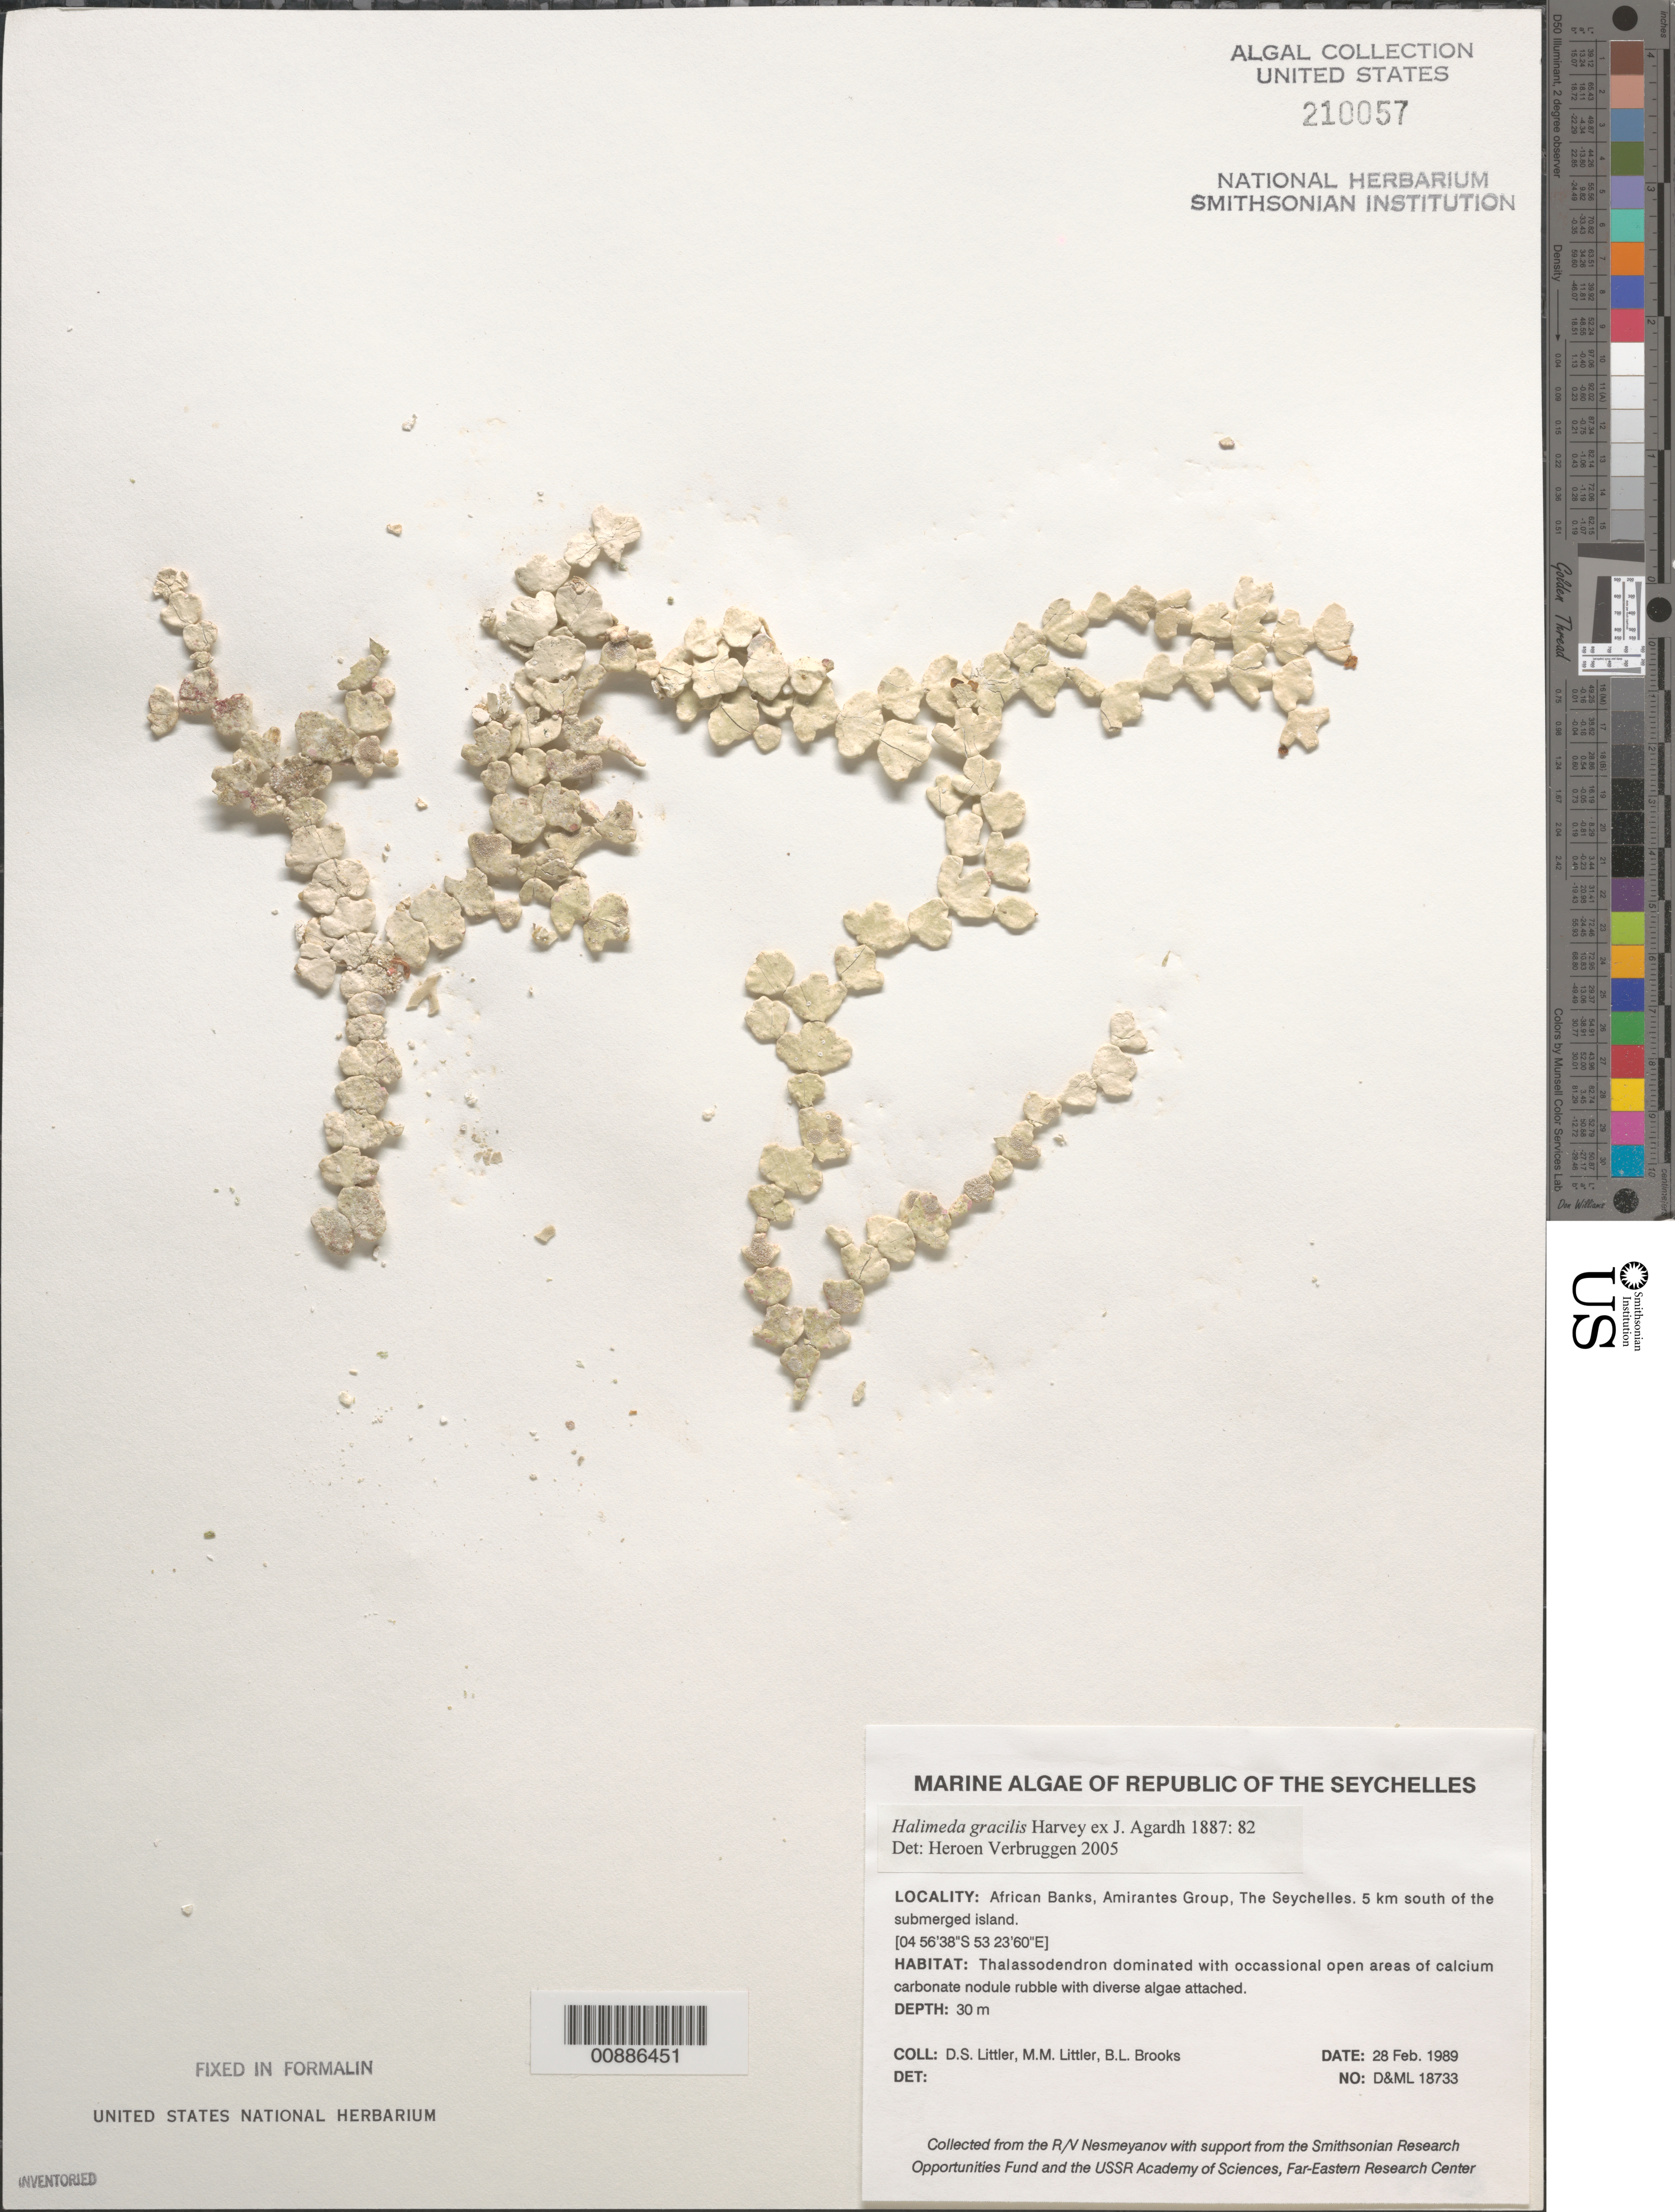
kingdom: Plantae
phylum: Chlorophyta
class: Ulvophyceae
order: Bryopsidales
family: Halimedaceae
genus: Halimeda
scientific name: Halimeda gracilis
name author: Harv. ex J. Agardh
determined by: Verbruggen, H.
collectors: D. S. Littler, M. M. Littler & B. Brooks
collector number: D&ML 18733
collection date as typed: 28 Feb 1989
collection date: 1989-02-28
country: Seychelles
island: African Banks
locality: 5 km south of the submerged island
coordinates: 04 56'38"S, 53 23'60"E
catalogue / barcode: US 210057